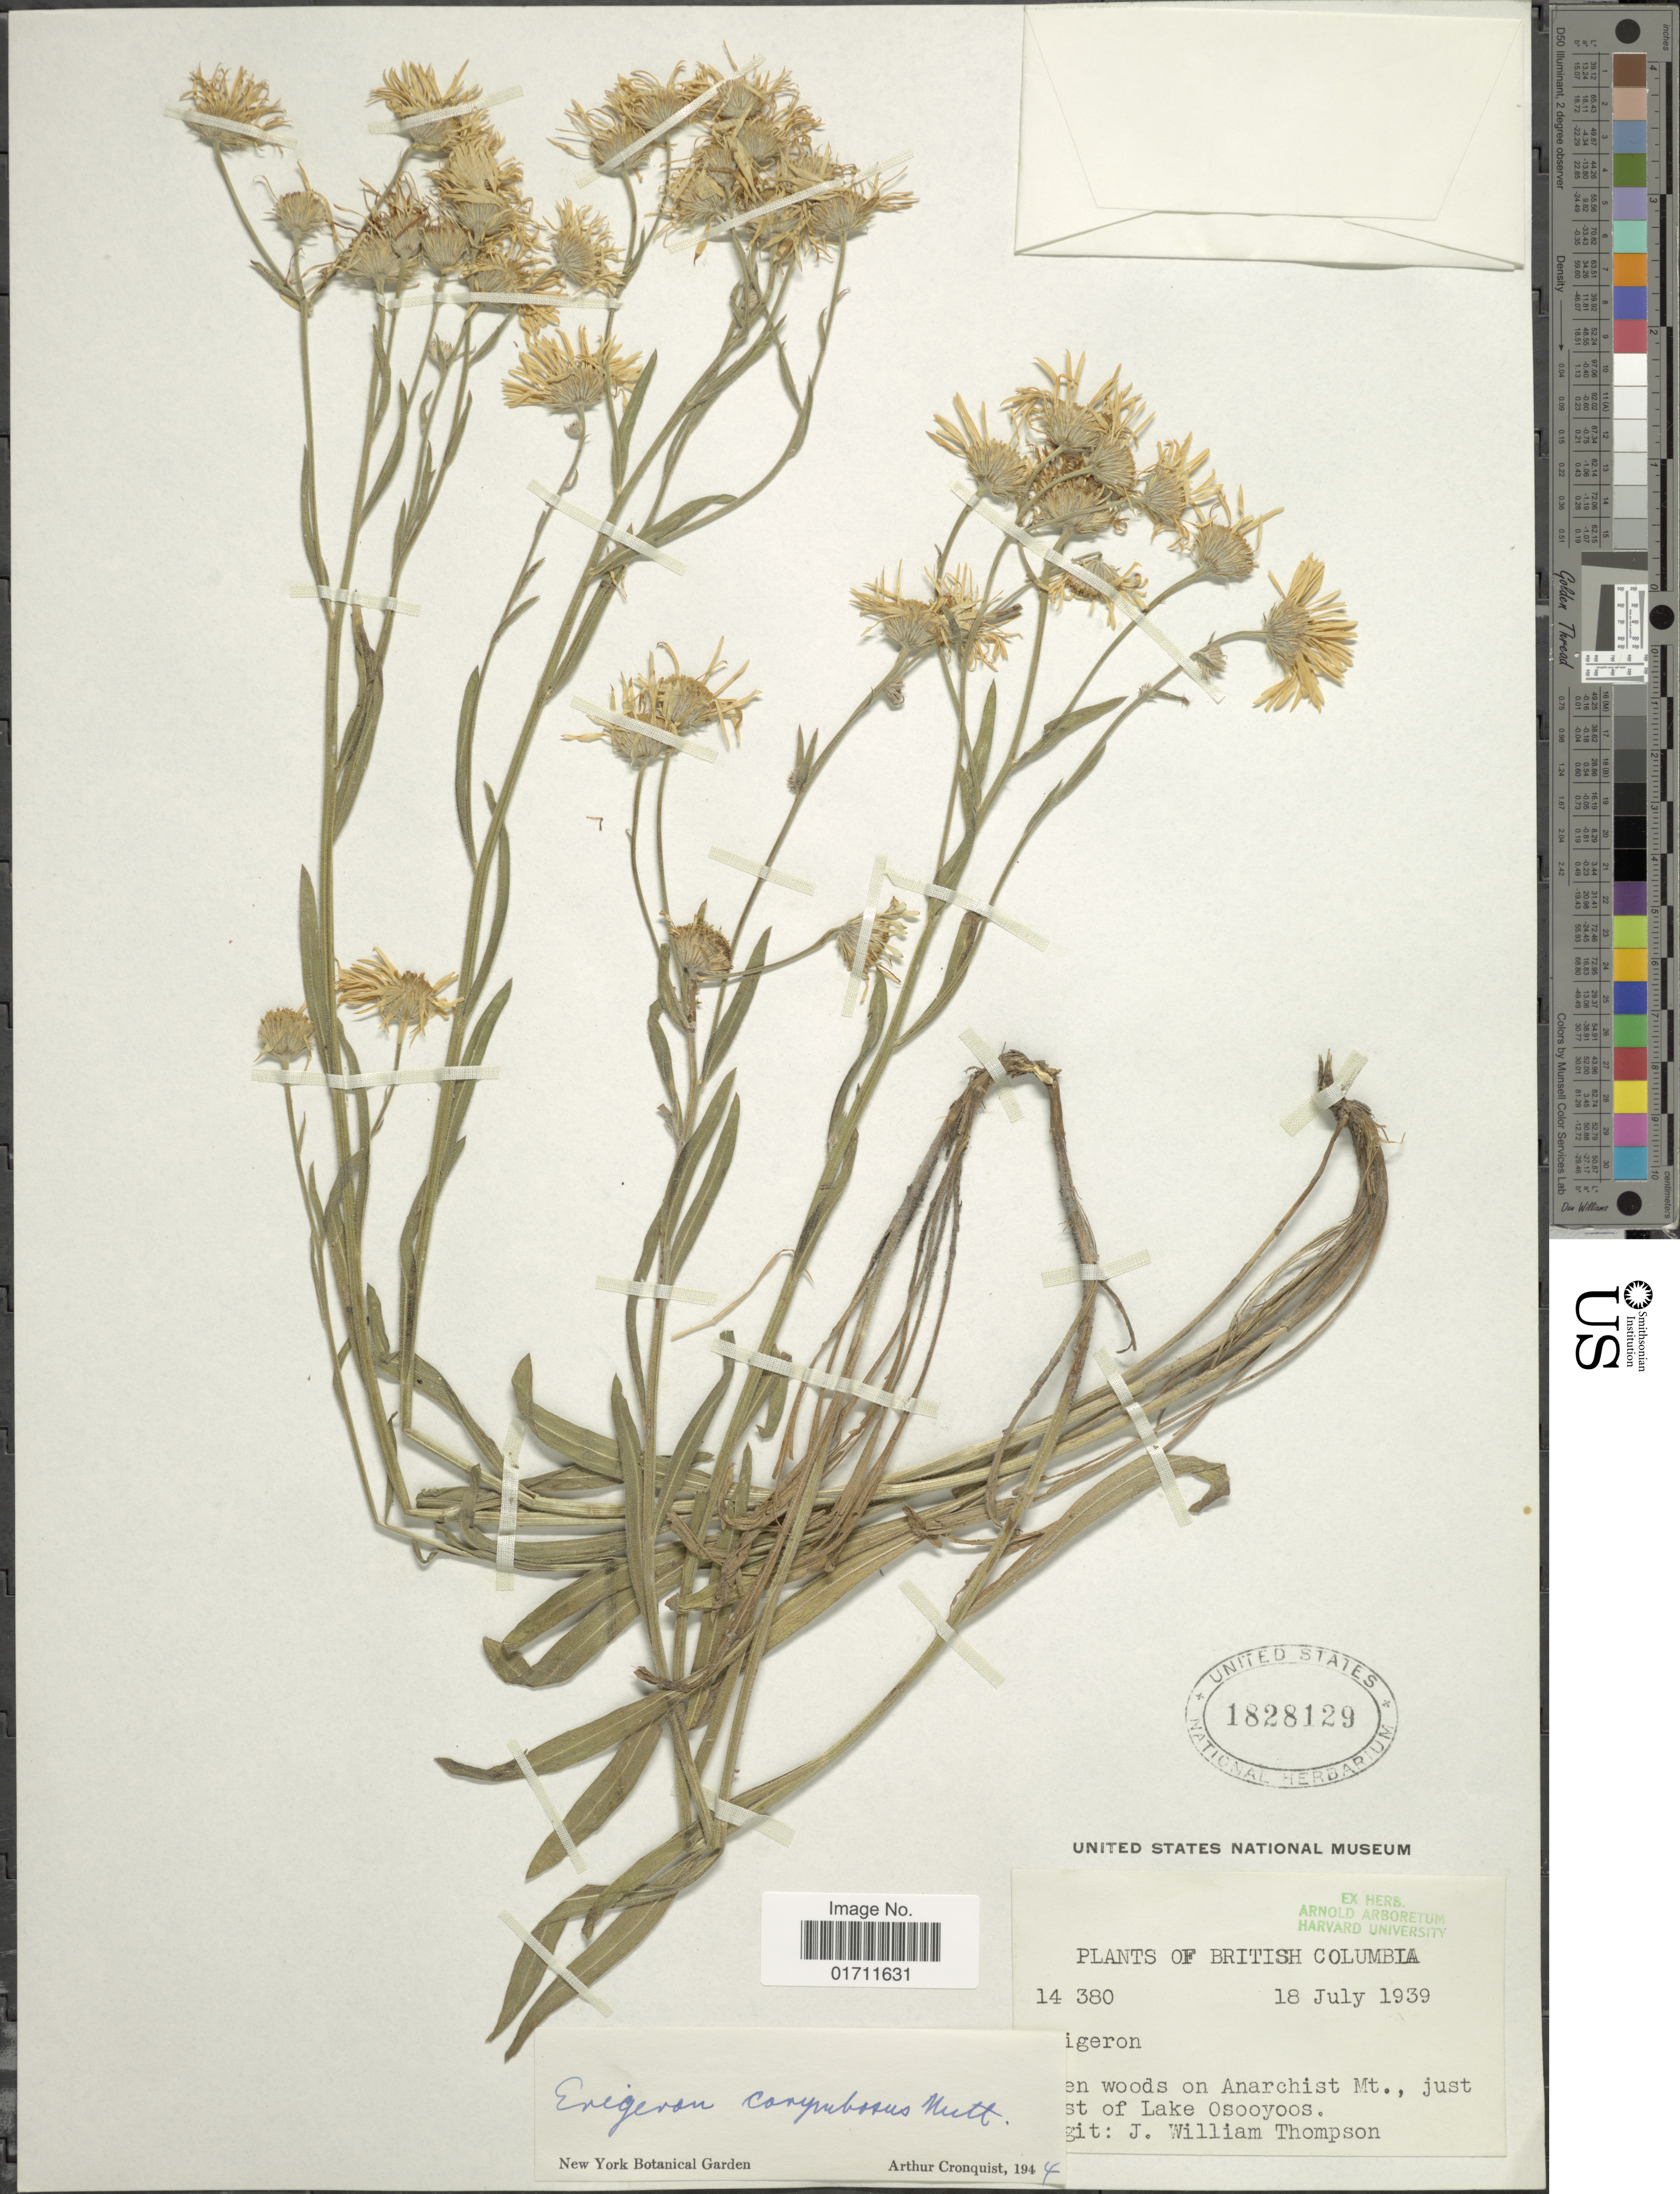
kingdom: Plantae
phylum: Tracheophyta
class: Magnoliopsida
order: Asterales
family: Asteraceae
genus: Erigeron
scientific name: Erigeron corymbosus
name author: Nutt.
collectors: J. W. Thompson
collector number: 14380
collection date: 1939-07-18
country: Canada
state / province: British Columbia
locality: [illegible text] en woods on Anarchist Mt., just [illegible text] st of Lake Osooyoos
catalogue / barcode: US 1828129